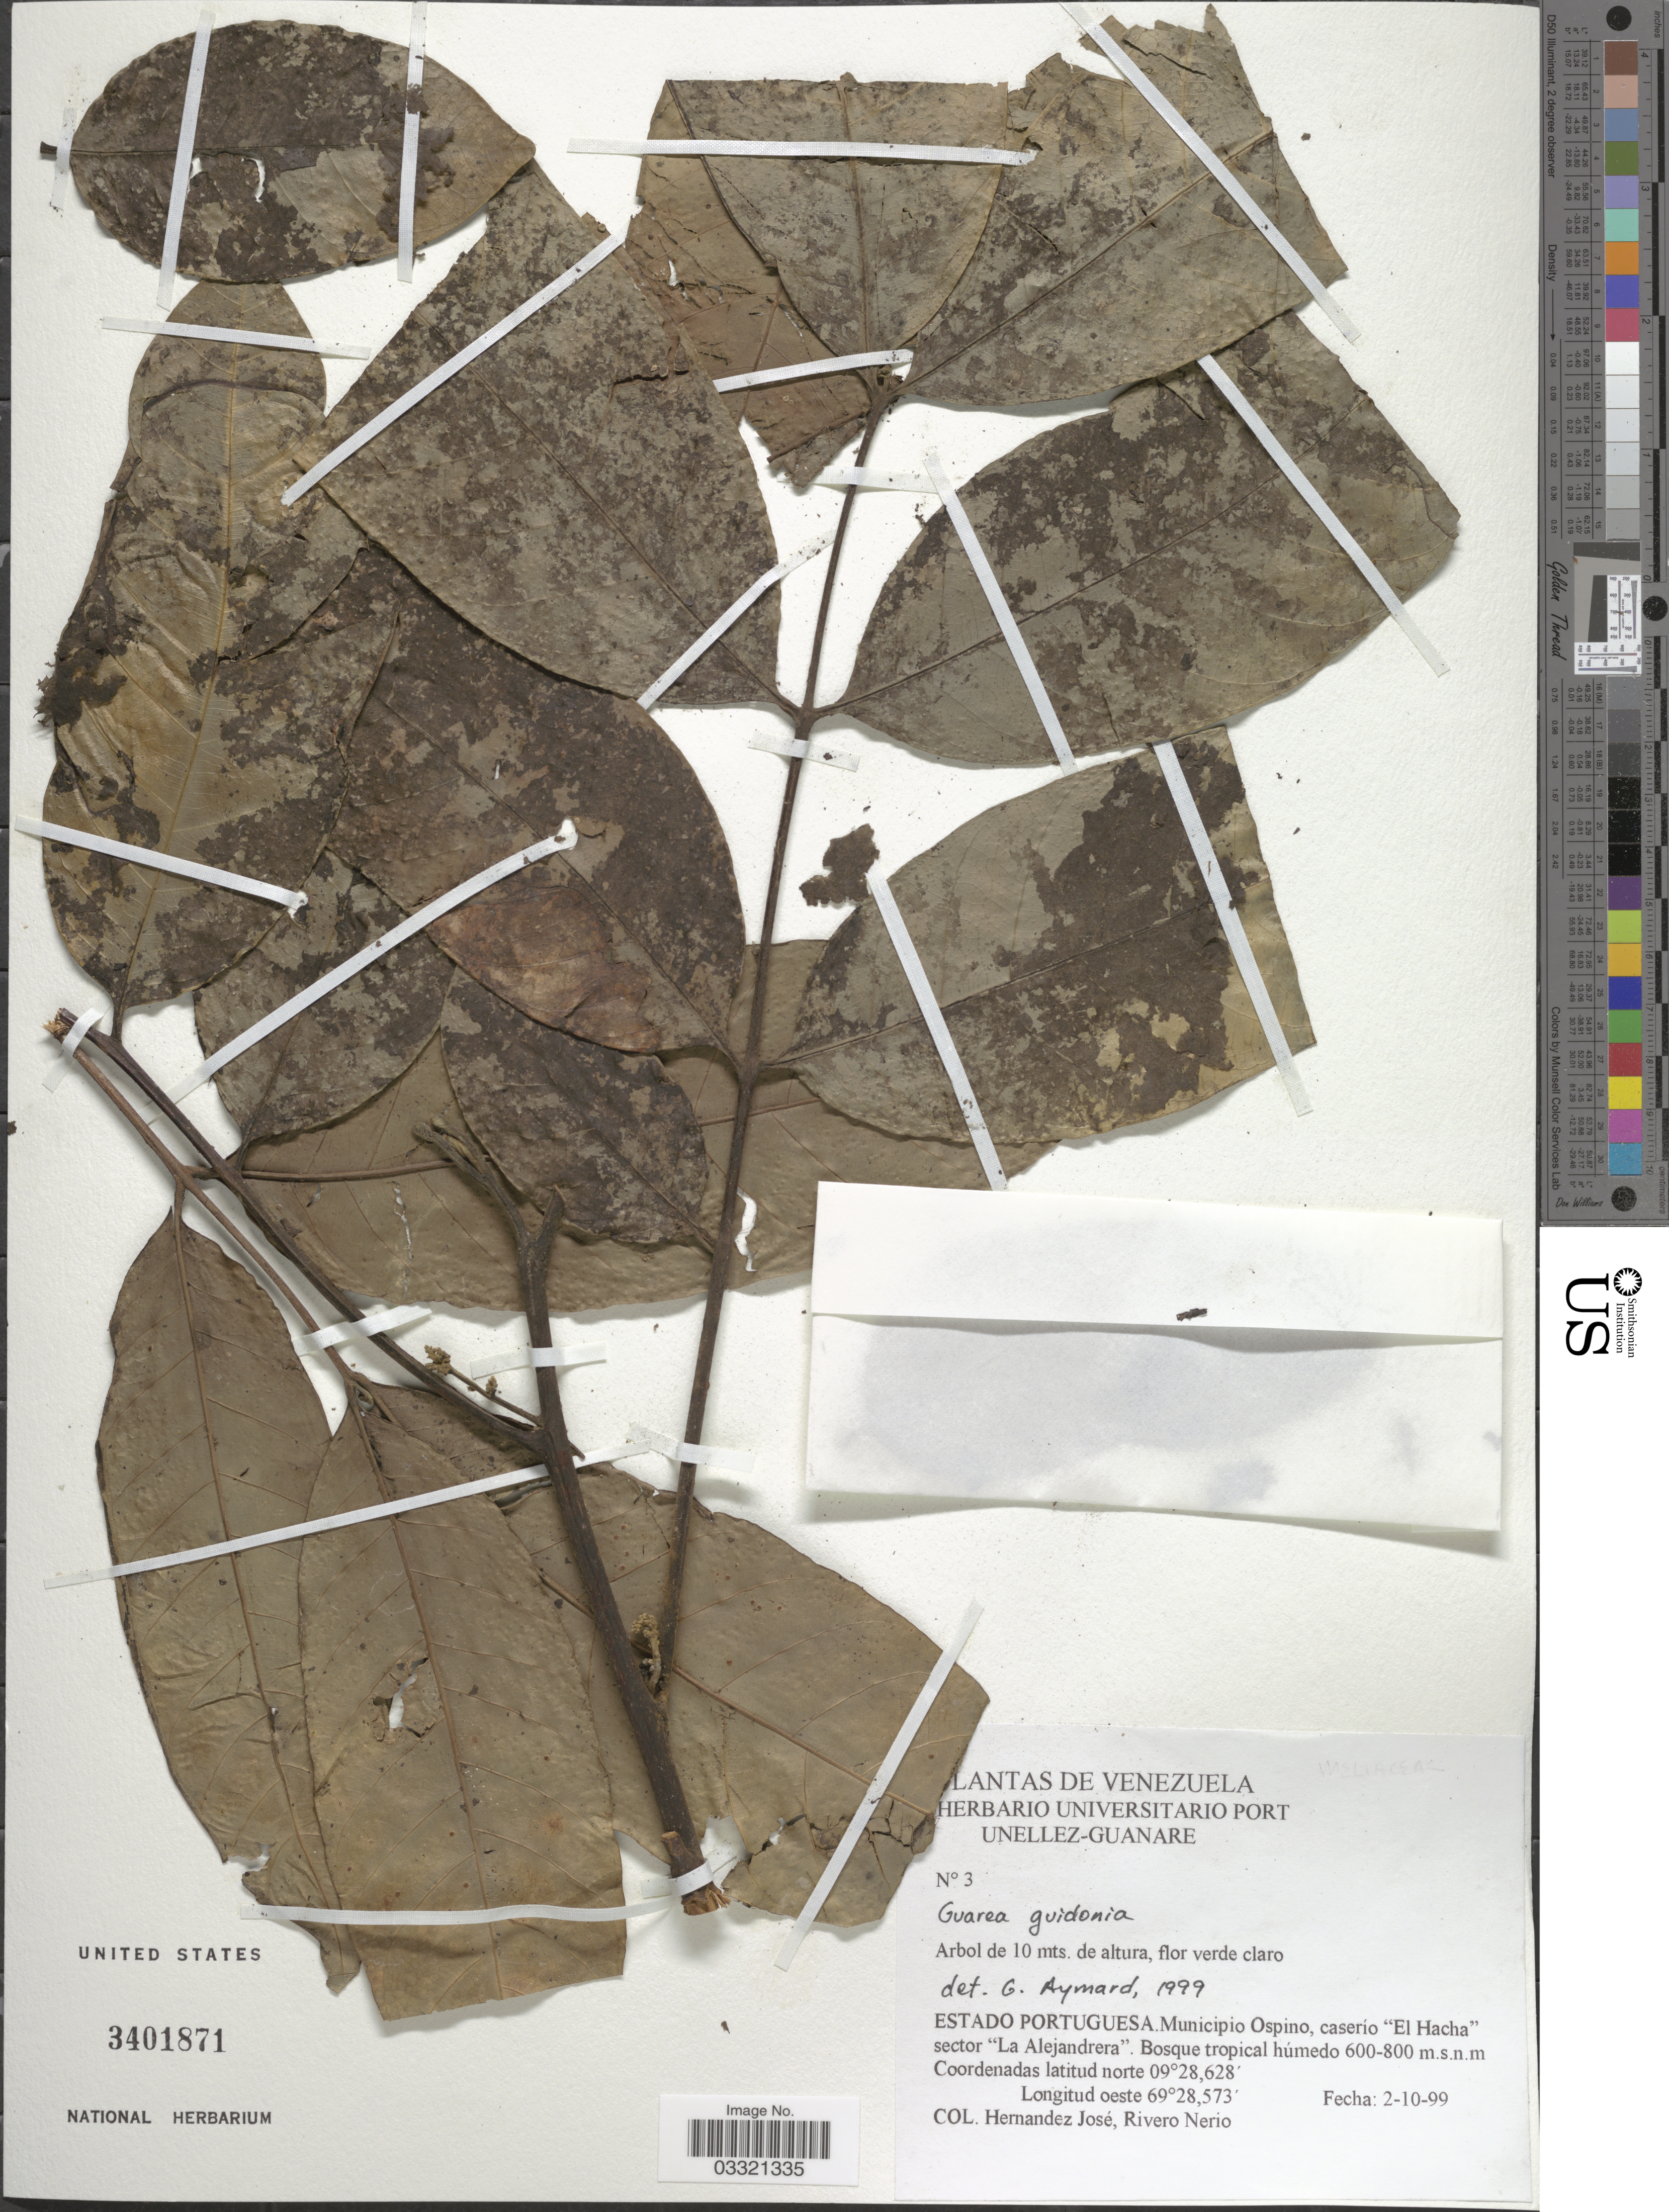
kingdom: Plantae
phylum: Tracheophyta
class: Magnoliopsida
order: Sapindales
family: Meliaceae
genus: Guarea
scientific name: Guarea guidonia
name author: (L.) Sleumer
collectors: R. N. Hernandez Jose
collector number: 3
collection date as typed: Transcribed d/m/y: 2/10/99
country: Venezuela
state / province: Portuguesa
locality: Municipio Ospino, caserío "El Hacha" sector "La Alejandrera". Bosque tropical húmedo.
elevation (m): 600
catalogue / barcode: US 3401871